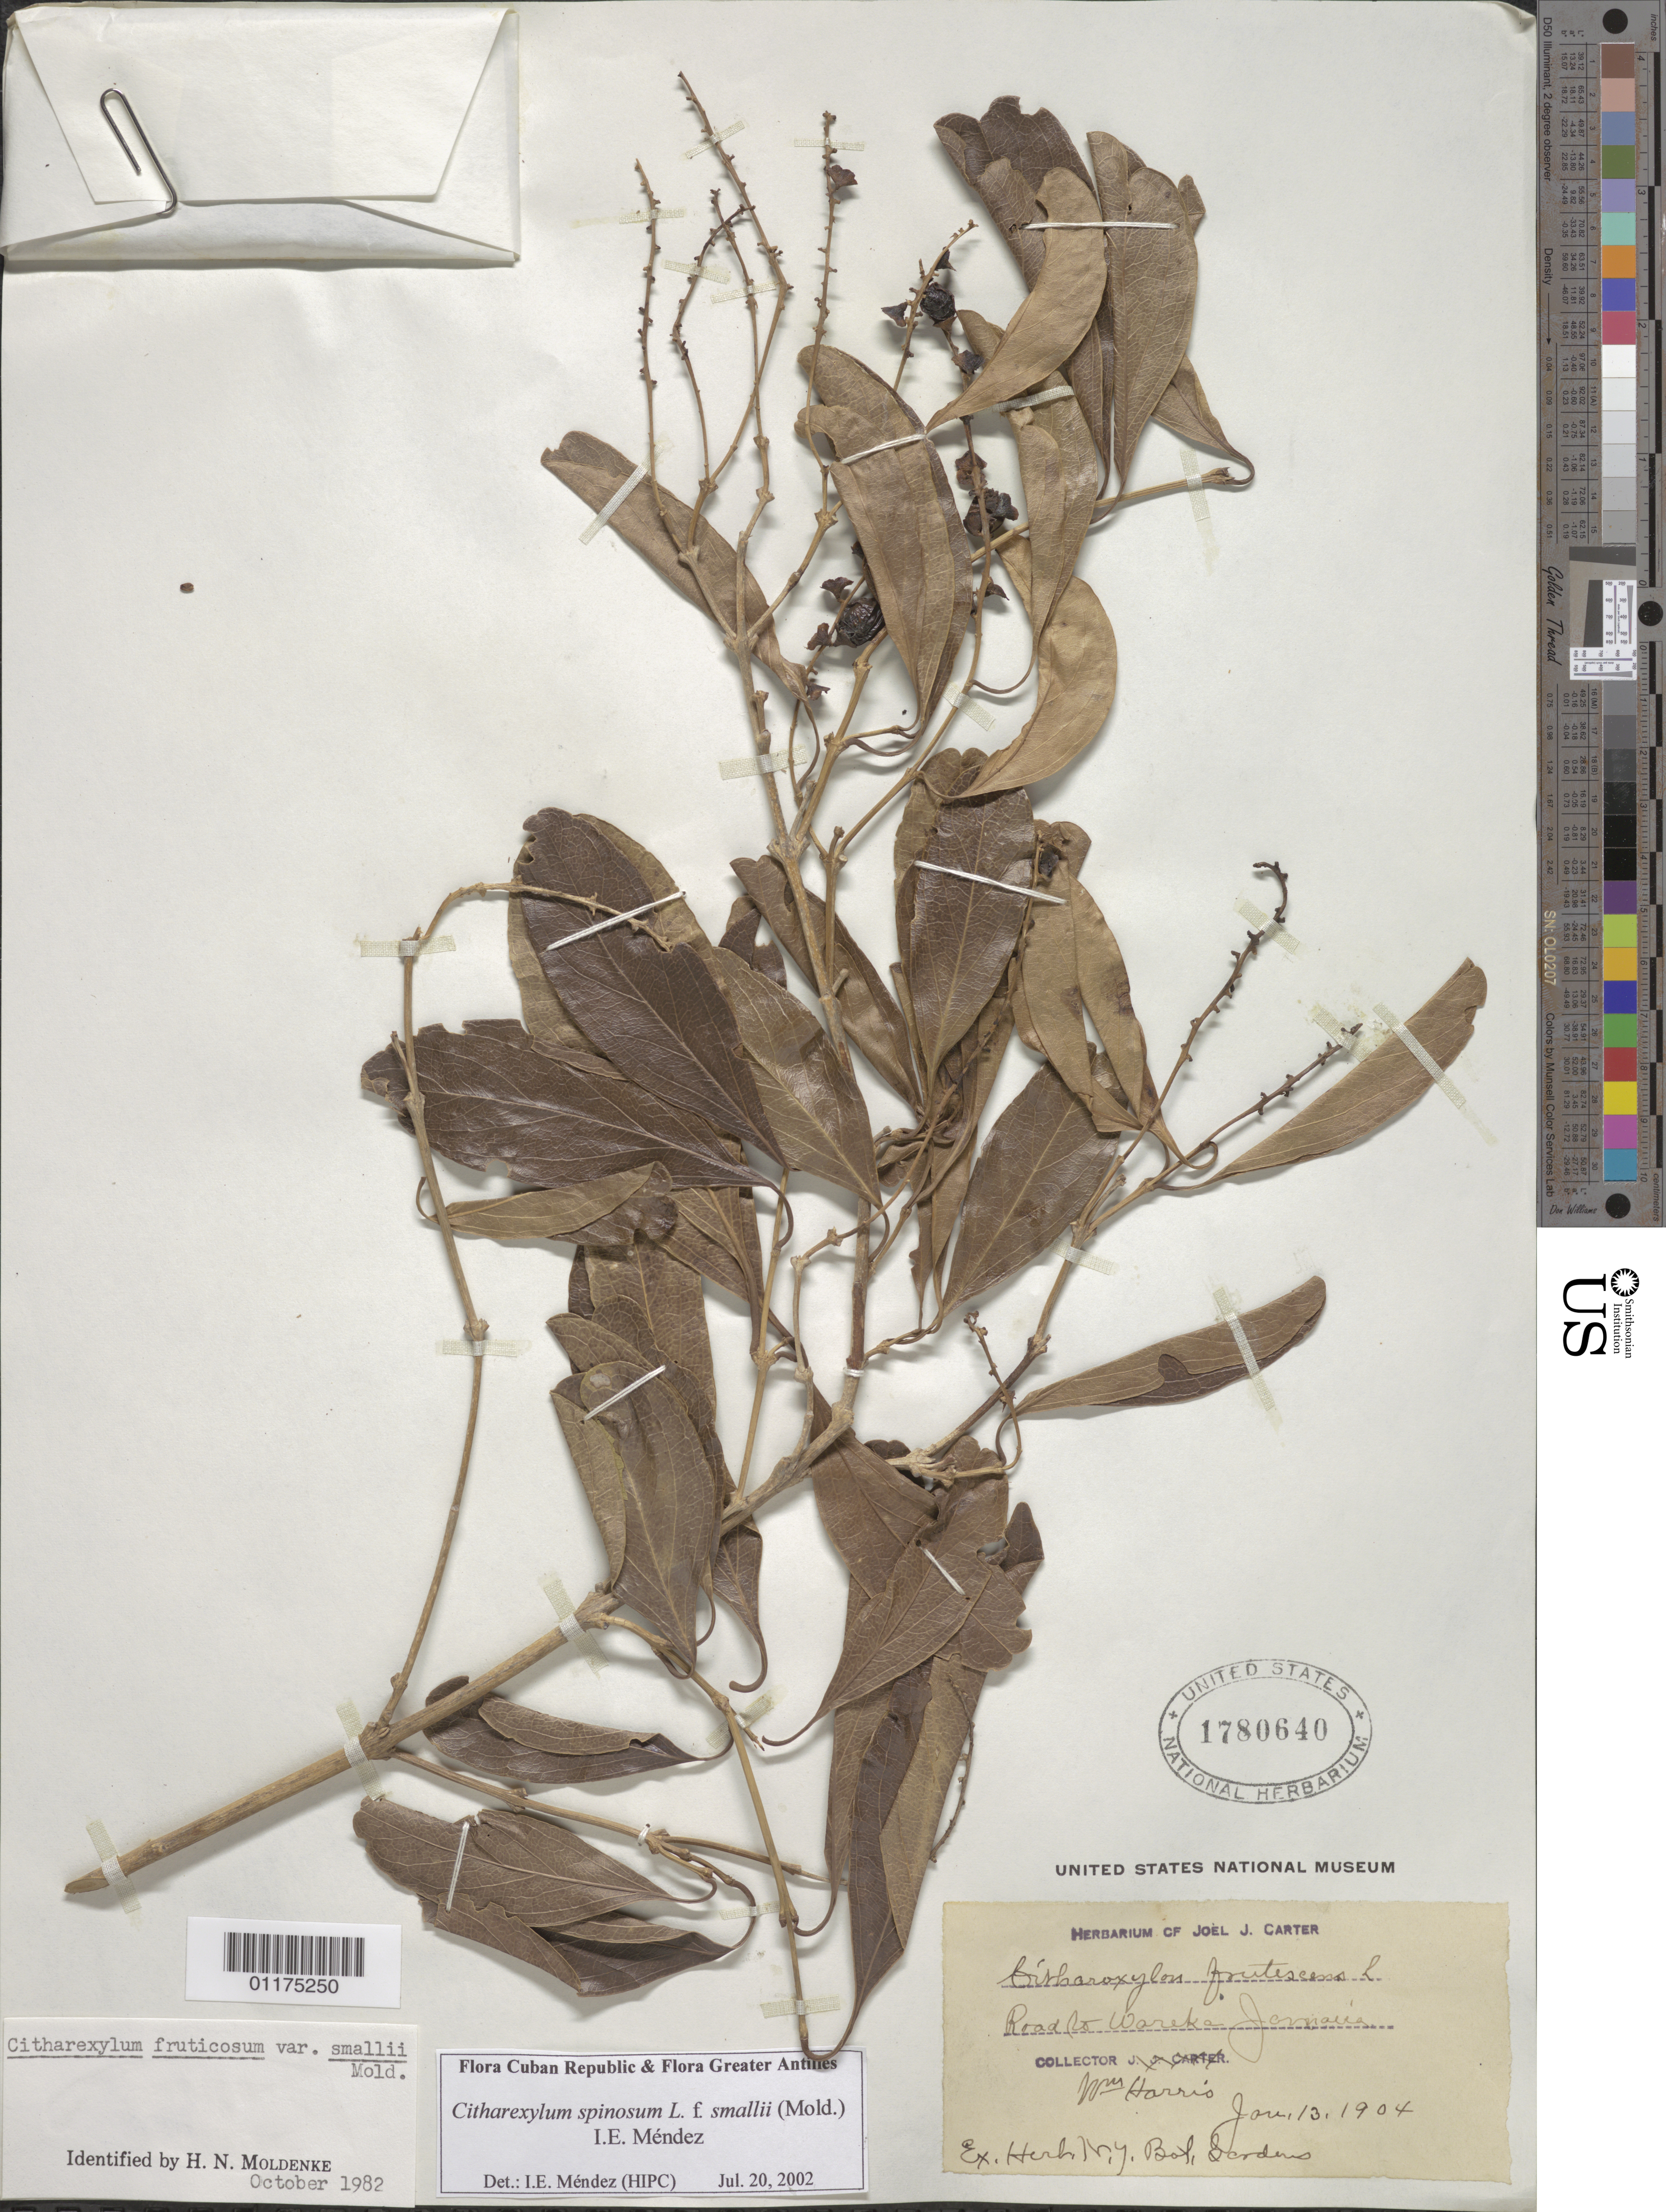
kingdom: Plantae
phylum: Tracheophyta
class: Magnoliopsida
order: Lamiales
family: Verbenaceae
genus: Citharexylum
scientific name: Citharexylum spinosum f. smallii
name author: (Moldenke) I.E. Méndez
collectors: W. Harris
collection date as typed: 13 Jan 1904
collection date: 1904-01-13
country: Jamaica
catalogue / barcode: US 1780640